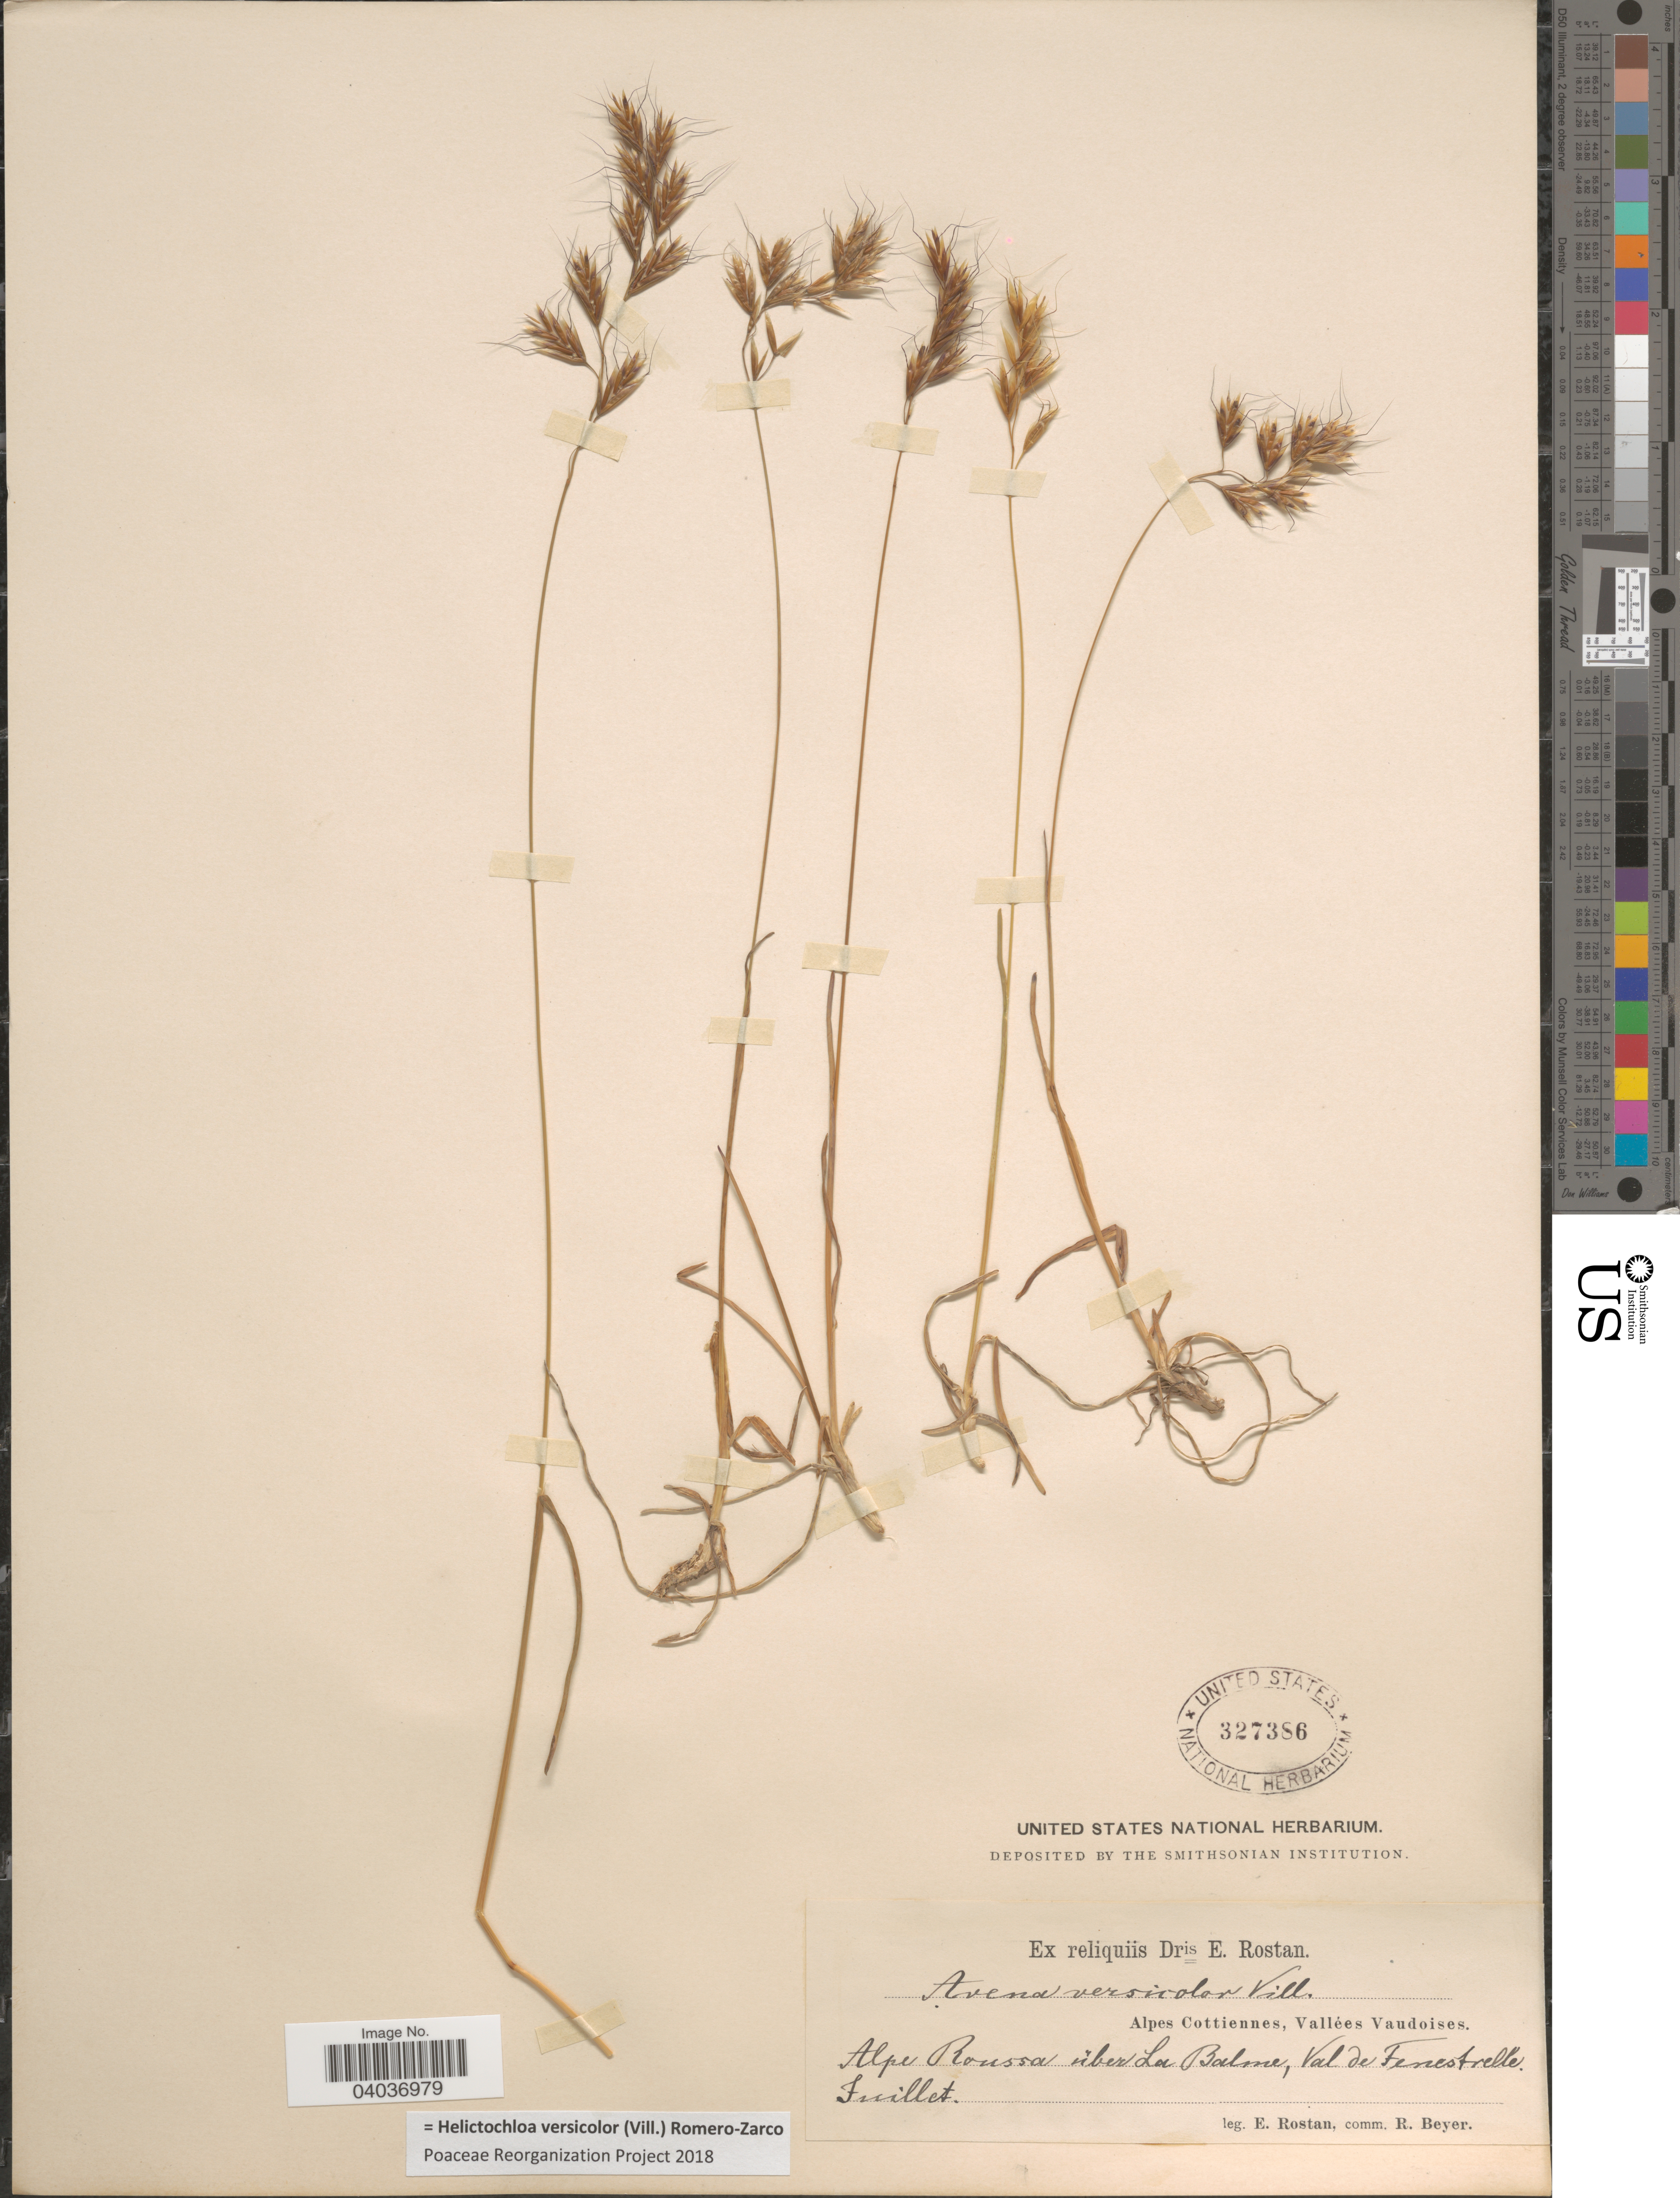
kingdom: Plantae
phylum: Tracheophyta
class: Liliopsida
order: Poales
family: Poaceae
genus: Helictochloa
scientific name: Helictochloa versicolor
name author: (Vill.) Romero Zarco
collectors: E. Rostan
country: Switzerland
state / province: Vaud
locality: Alpes Cottiennes, Vallées Vaudoises. Alpe Roussa über La Balme, Val de Fenestrelle.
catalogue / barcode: US 327386